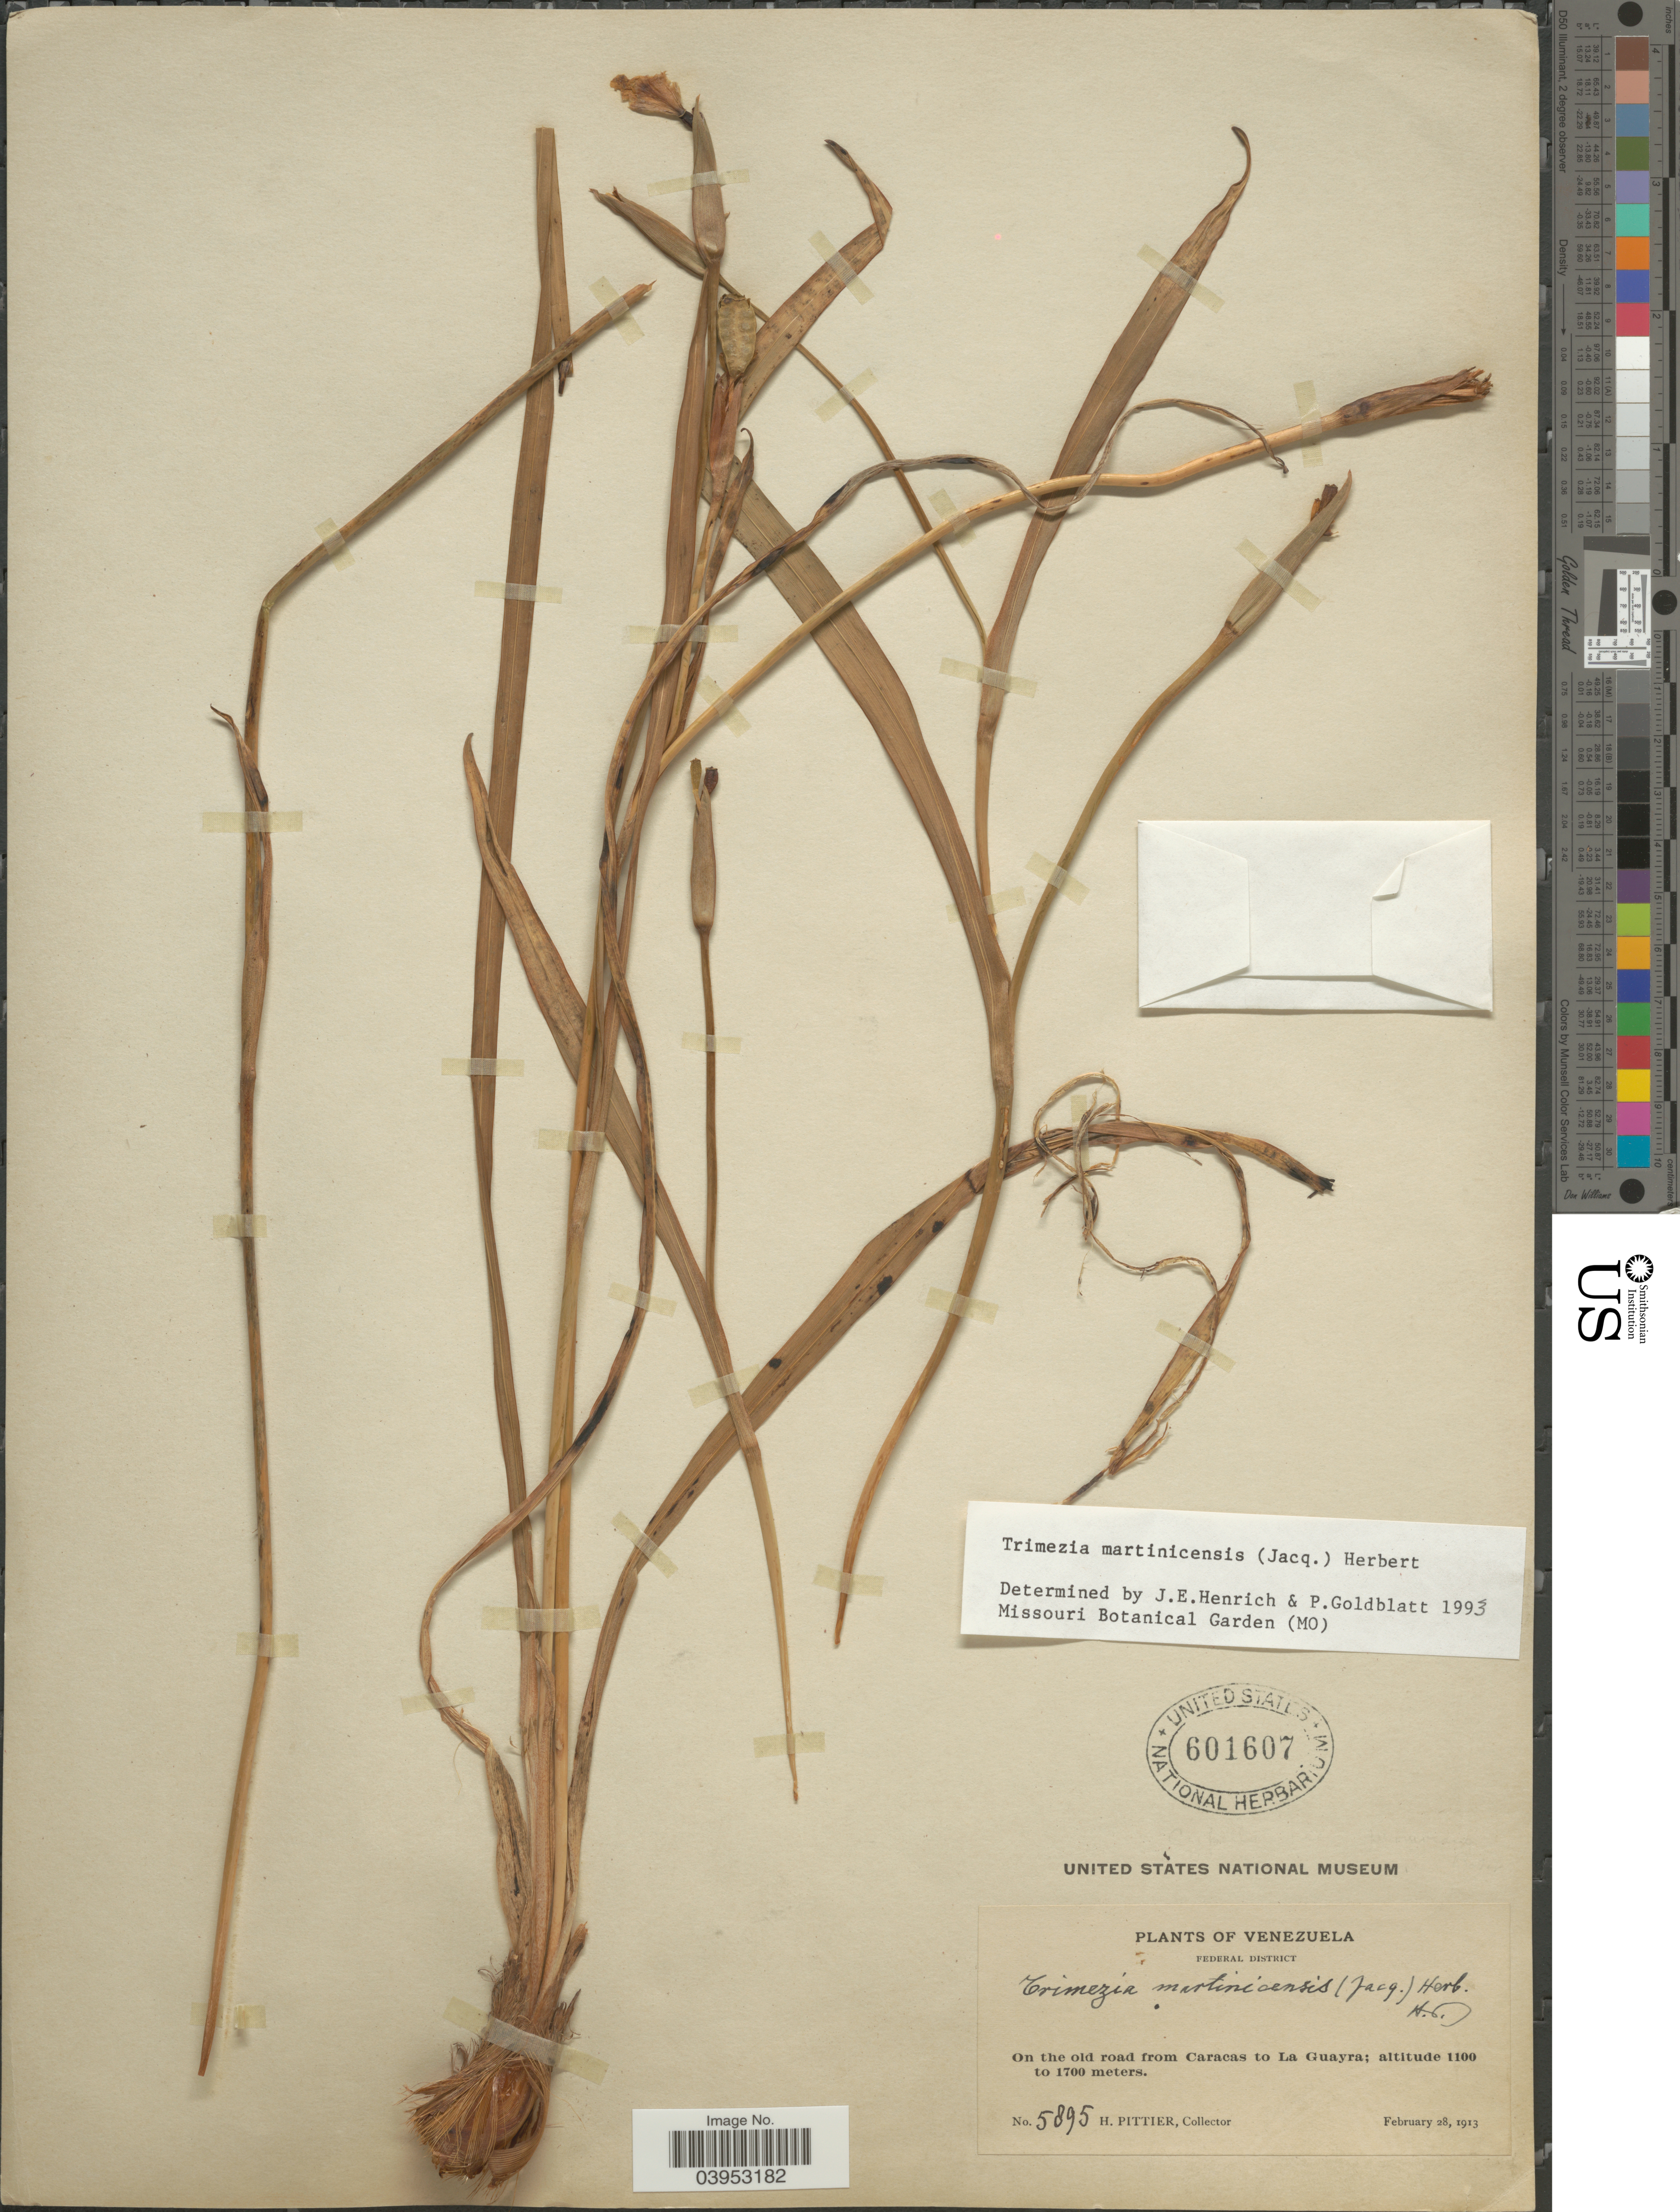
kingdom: Plantae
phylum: Tracheophyta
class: Liliopsida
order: Asparagales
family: Iridaceae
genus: Trimezia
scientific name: Trimezia martinicensis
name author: (Jacq.) Herb.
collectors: H. F. Pittier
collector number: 5895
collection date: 1913-02-28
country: Venezuela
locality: Federal District. On the old road from Caracas to la Guayra.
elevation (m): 1100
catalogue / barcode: US 601607